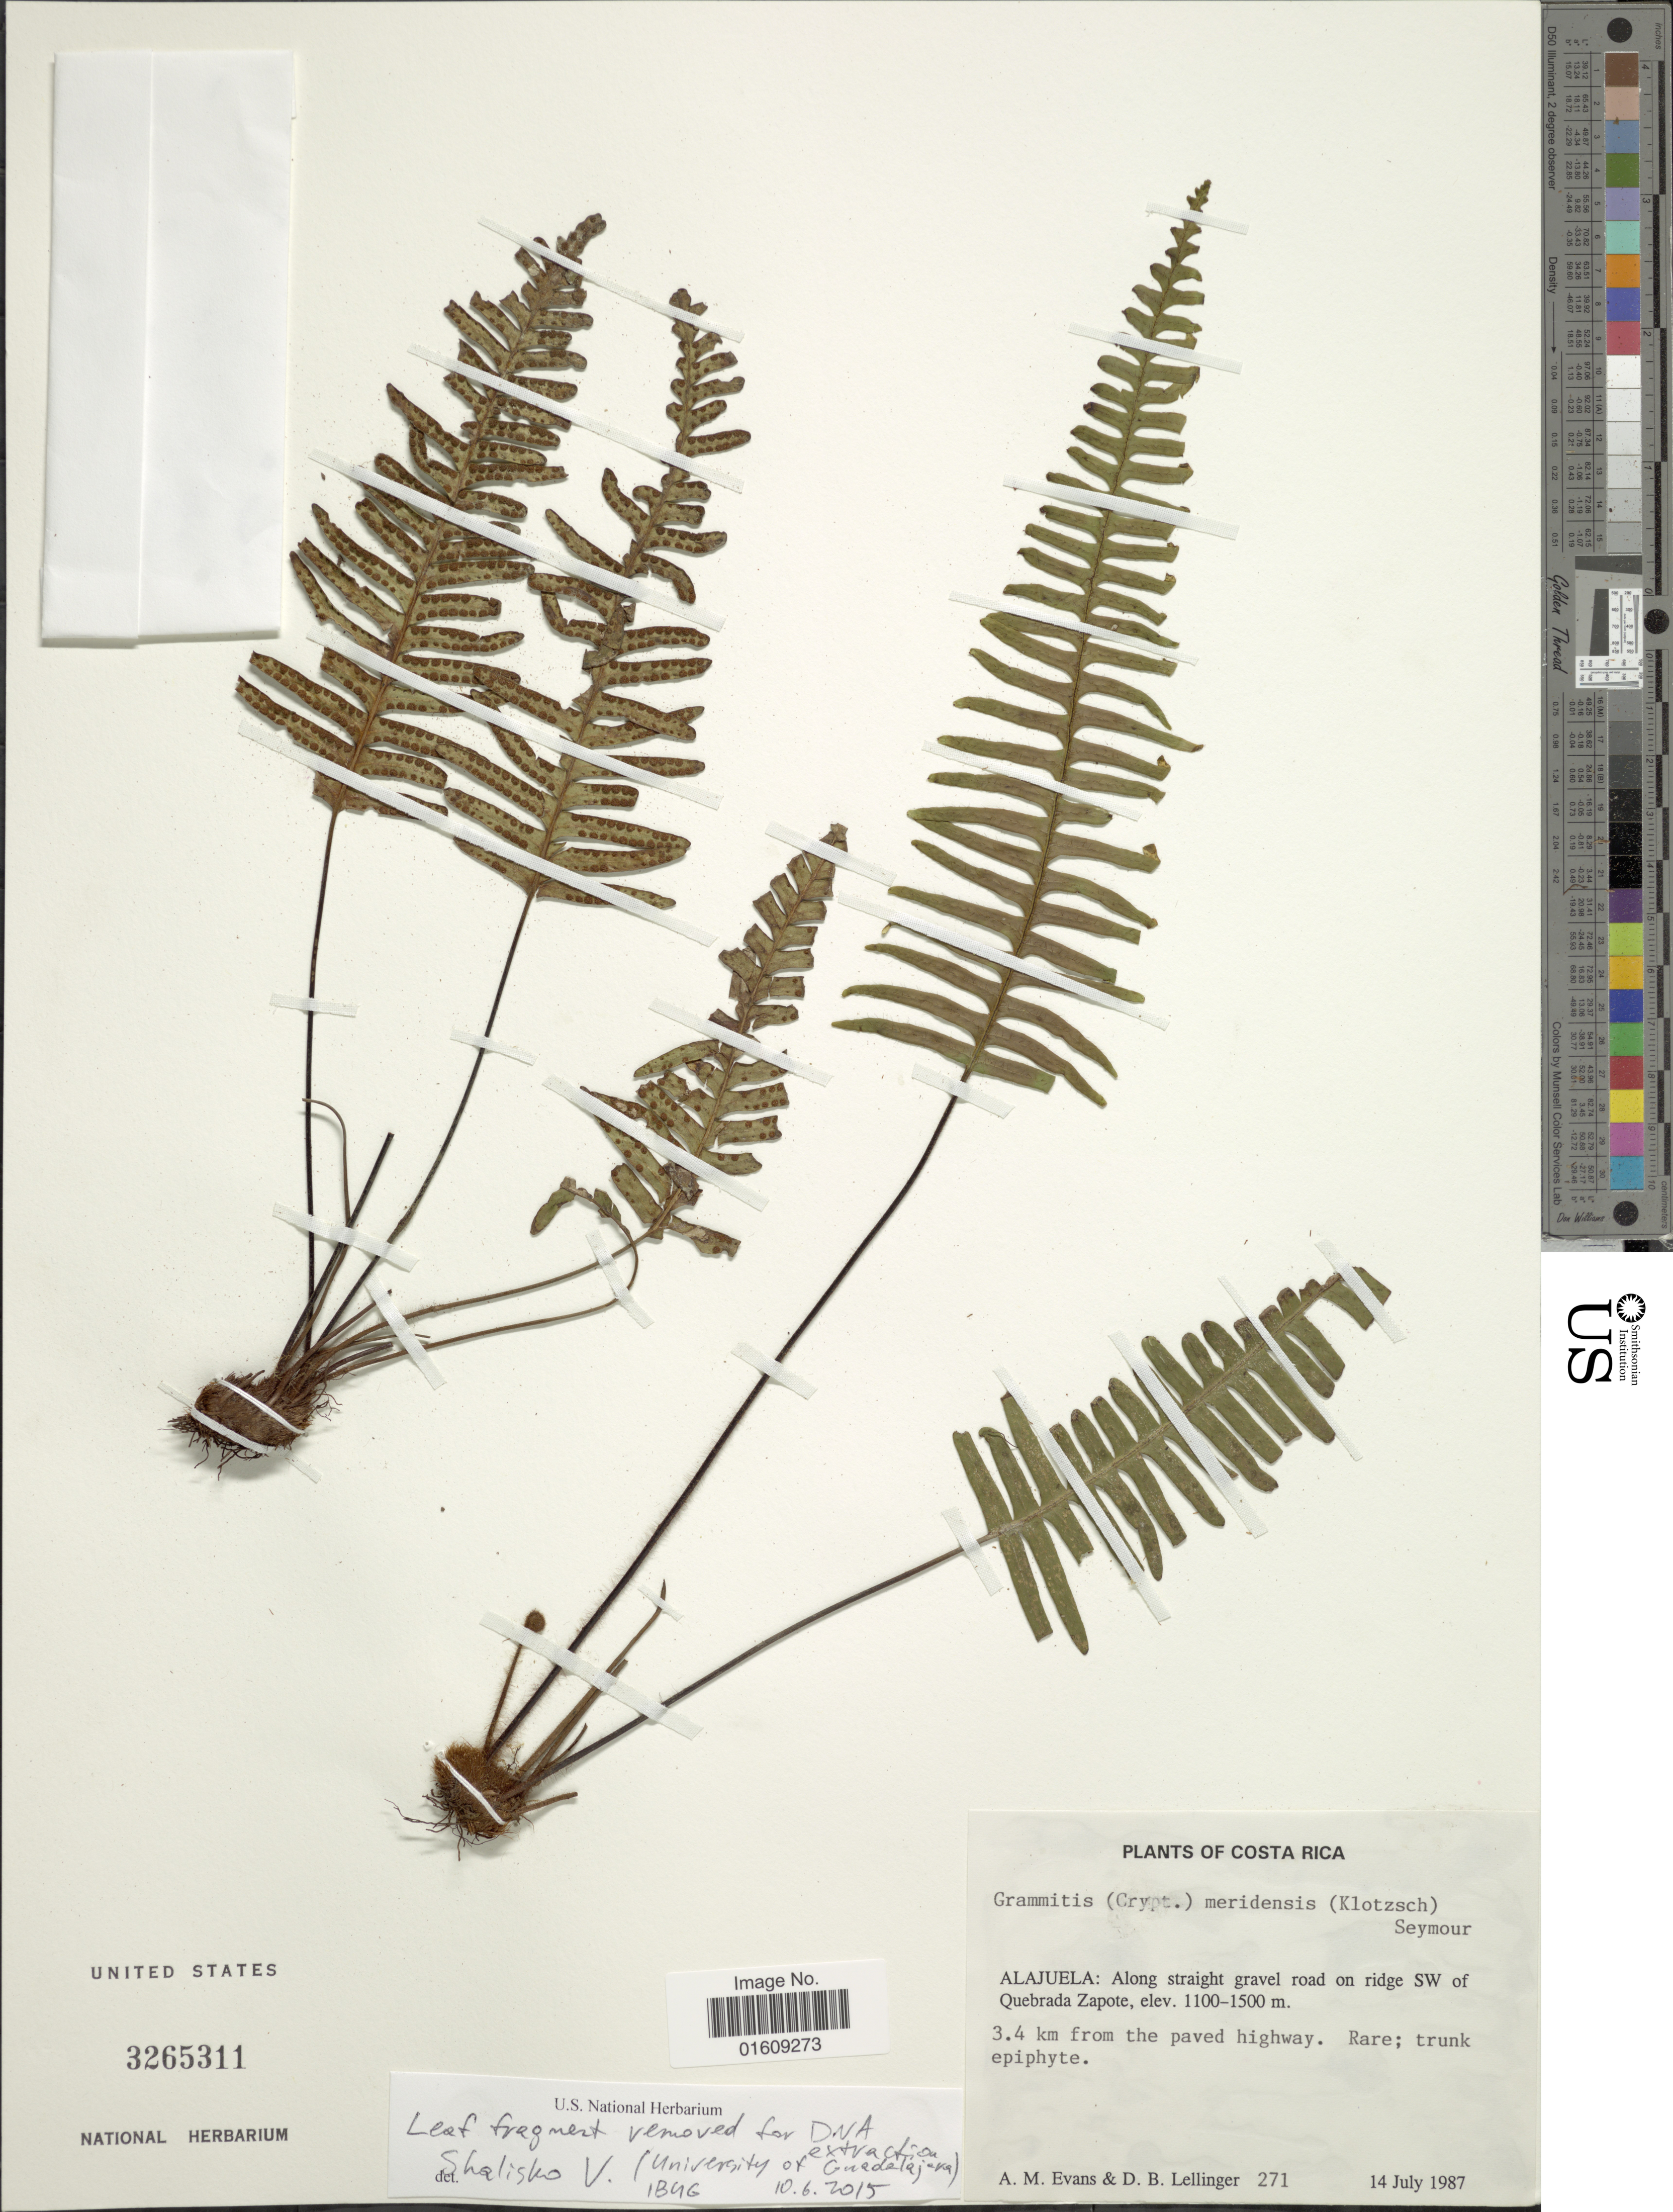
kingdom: Plantae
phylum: Tracheophyta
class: Polypodiopsida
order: Polypodiales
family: Polypodiaceae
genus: Ceradenia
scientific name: Ceradenia meridensis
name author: (Klotzsch) L.E. Bishop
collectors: A. M. Evans & D. B. Lellinger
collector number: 271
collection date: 1987-07-14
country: Costa Rica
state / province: Alajuela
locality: Costa Rica, Alajuela: along straight gravel road on ridge SW of Quebrada Zapote, 3.4 km from the paved highway.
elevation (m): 1100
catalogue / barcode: US 3265311